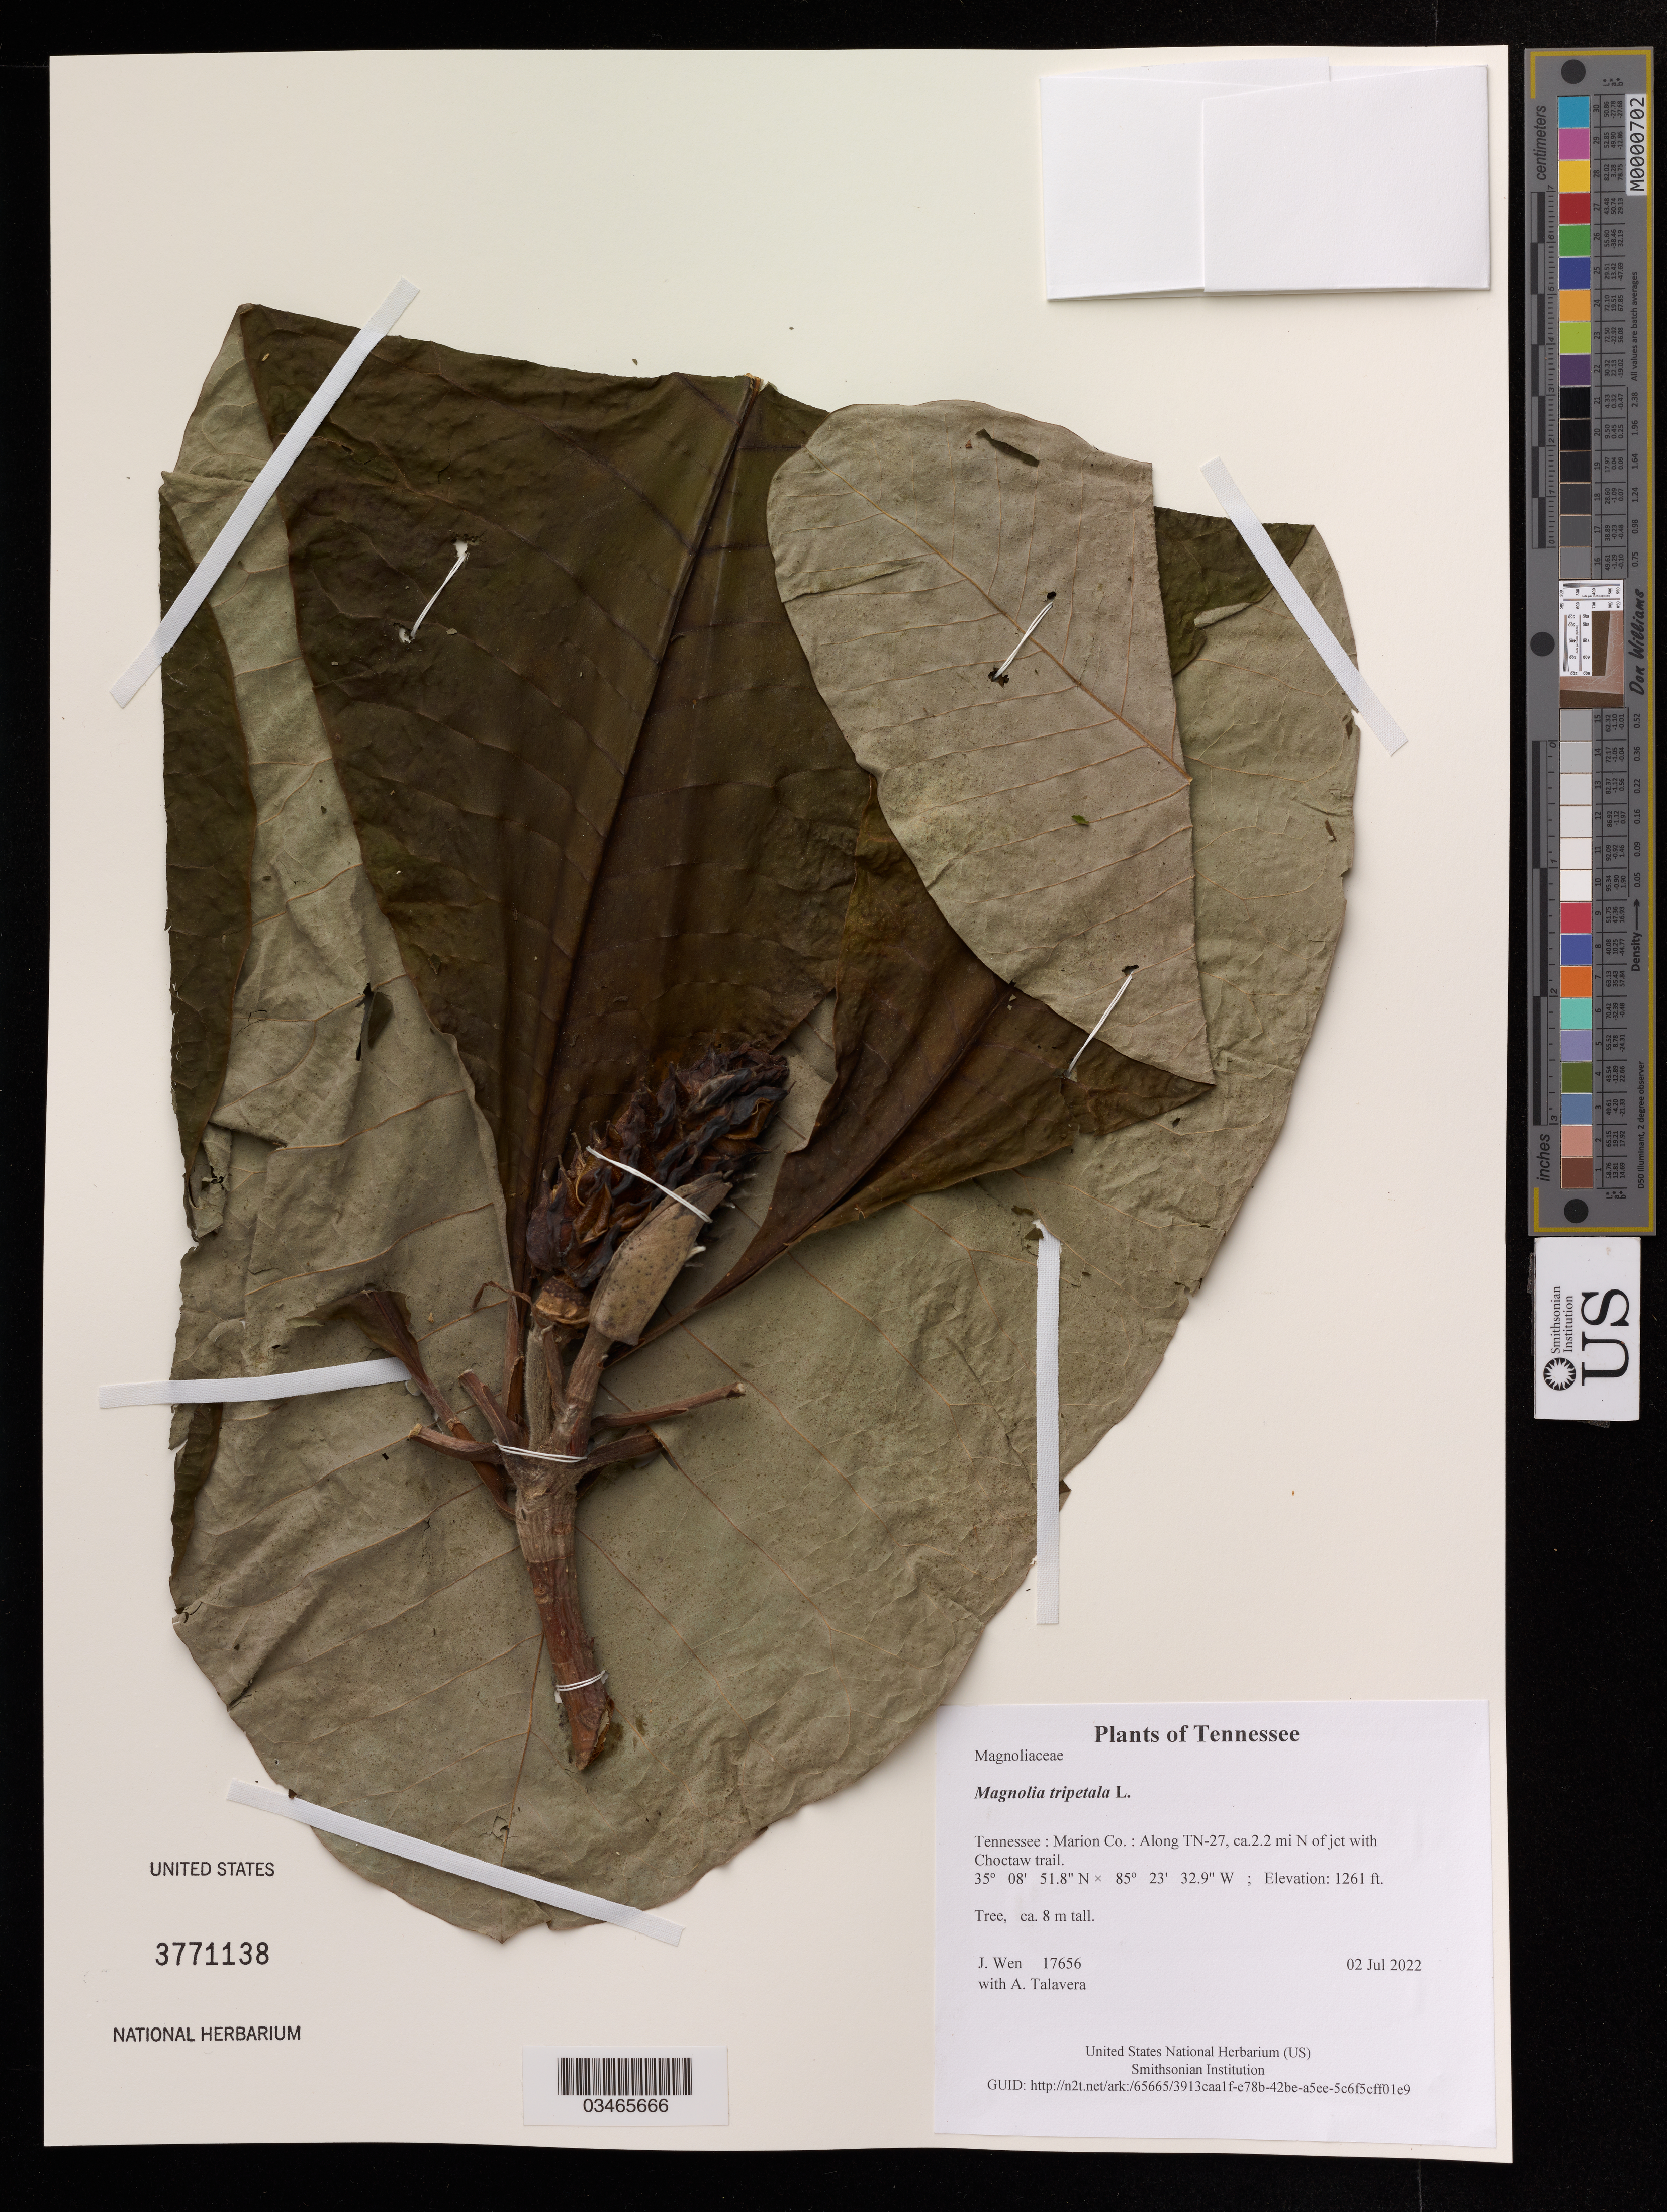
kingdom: Plantae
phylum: Tracheophyta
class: Magnoliopsida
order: Magnoliales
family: Magnoliaceae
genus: Magnolia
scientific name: Magnolia tripetala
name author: L.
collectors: J. Wen & A. Talavera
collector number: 17656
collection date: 2022-07-02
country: United States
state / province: Tennessee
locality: Marion Co.: Along TN-27, ca. 2.2 mi N of jct with Choctaw trail.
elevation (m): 384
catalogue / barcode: US 3771138